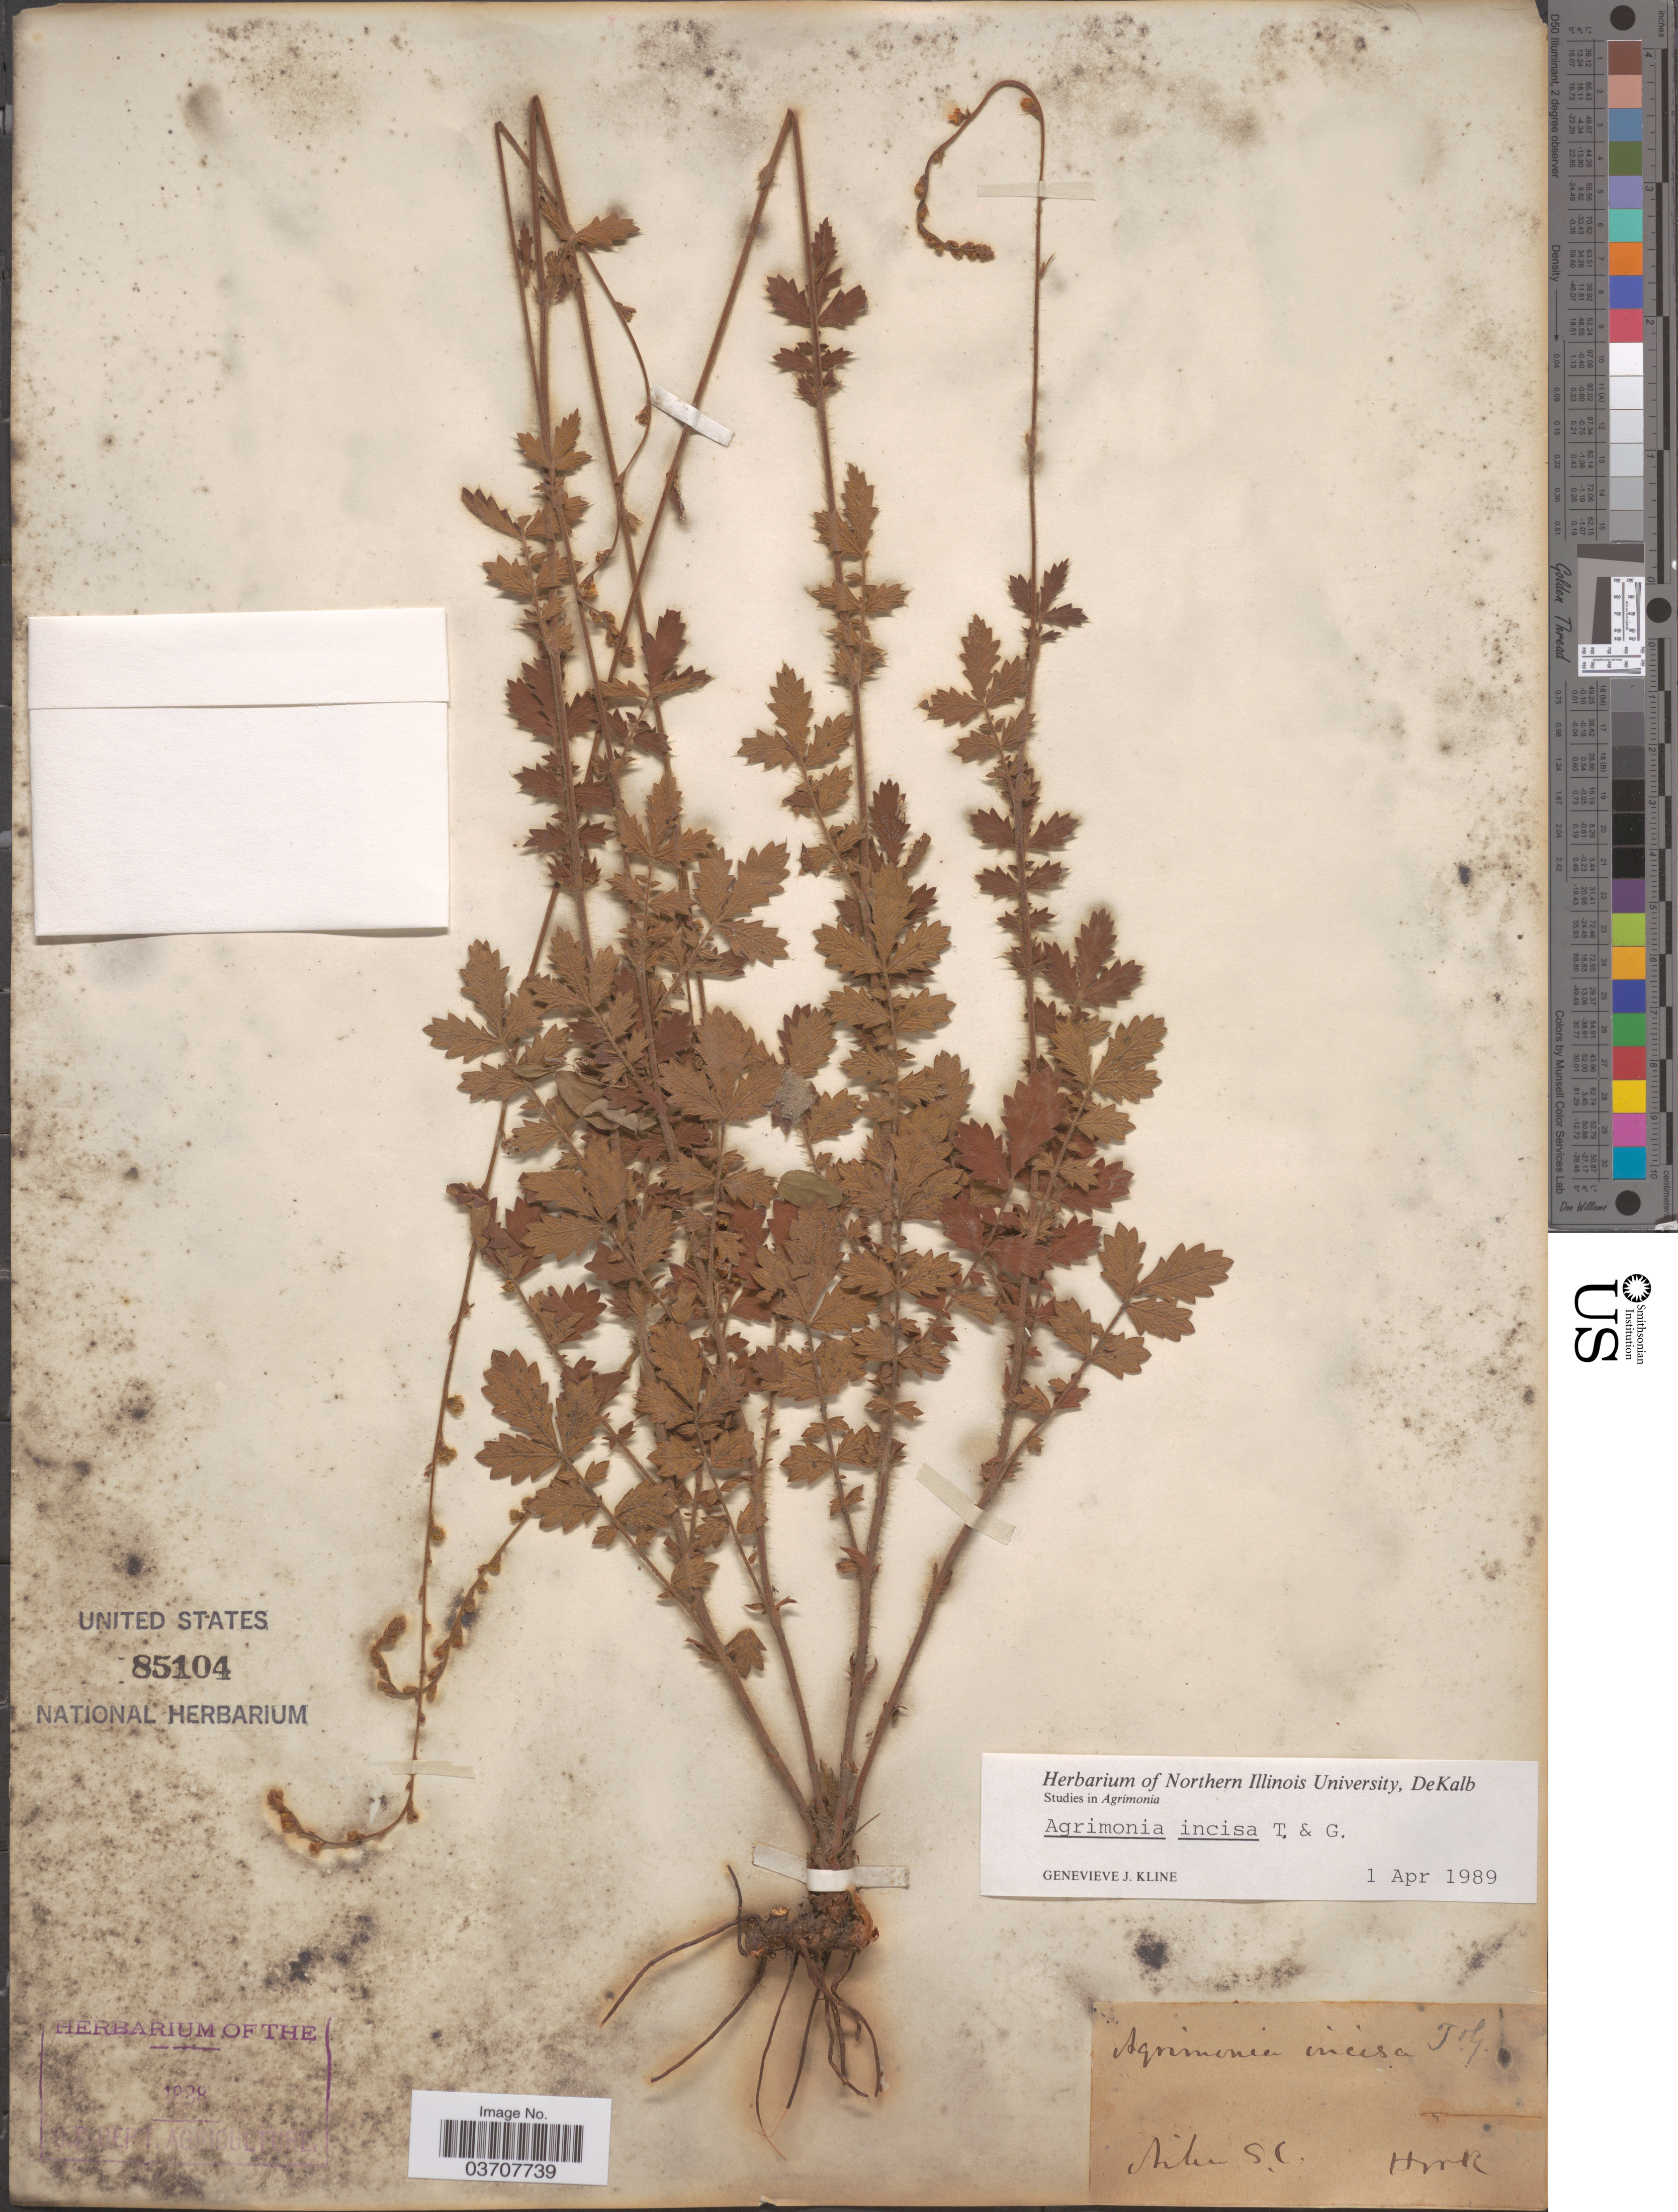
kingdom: Plantae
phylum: Tracheophyta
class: Magnoliopsida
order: Rosales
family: Rosaceae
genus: Agrimonia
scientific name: Agrimonia incisa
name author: Torr. & A. Gray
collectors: H. W. R.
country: United States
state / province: South Carolina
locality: Aiken.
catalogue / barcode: US 85104